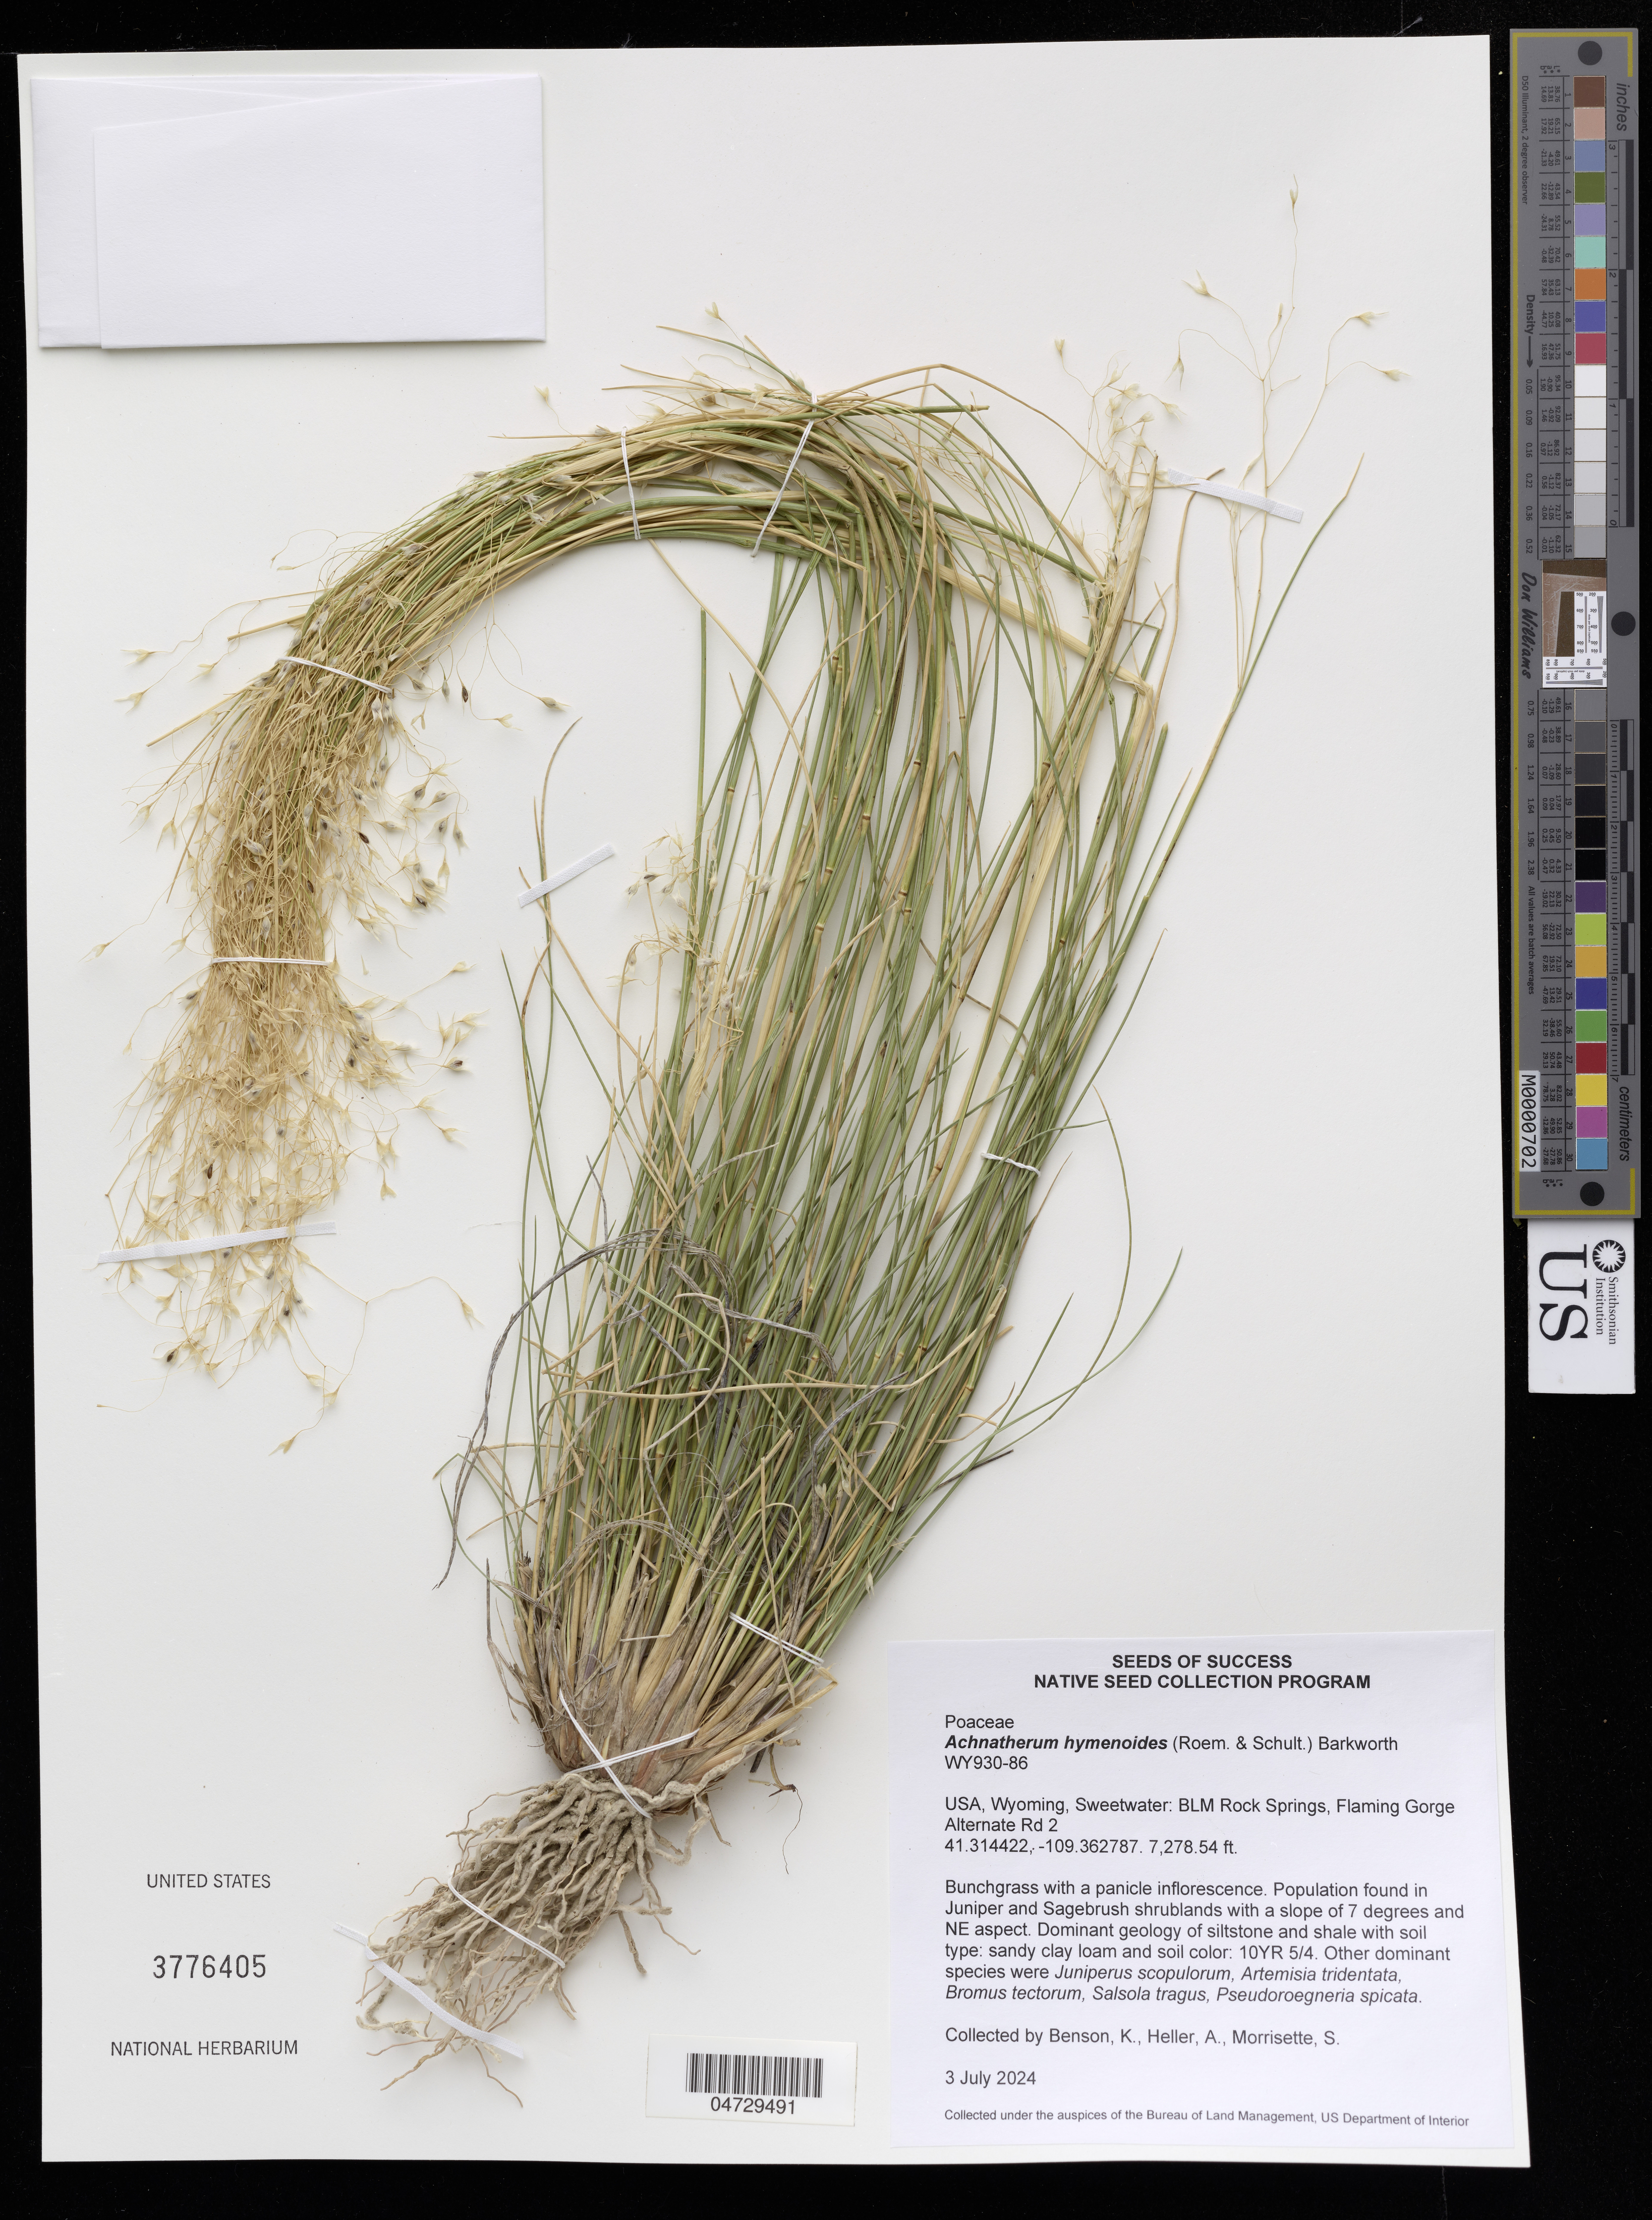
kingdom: Plantae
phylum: Tracheophyta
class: Liliopsida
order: Poales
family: Poaceae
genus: Achnatherum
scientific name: Achnatherum hymenoides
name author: (Roem. & Schult.) Barkworth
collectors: K. Benson, A. Heller & S. Morrisette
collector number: WY930-86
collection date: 2024-07-03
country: United States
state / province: Wyoming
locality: Sweetwater: BLM Rock Springs, Flaming Gorge Alternate Rd 2.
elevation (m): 2218.5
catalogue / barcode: US 3776405